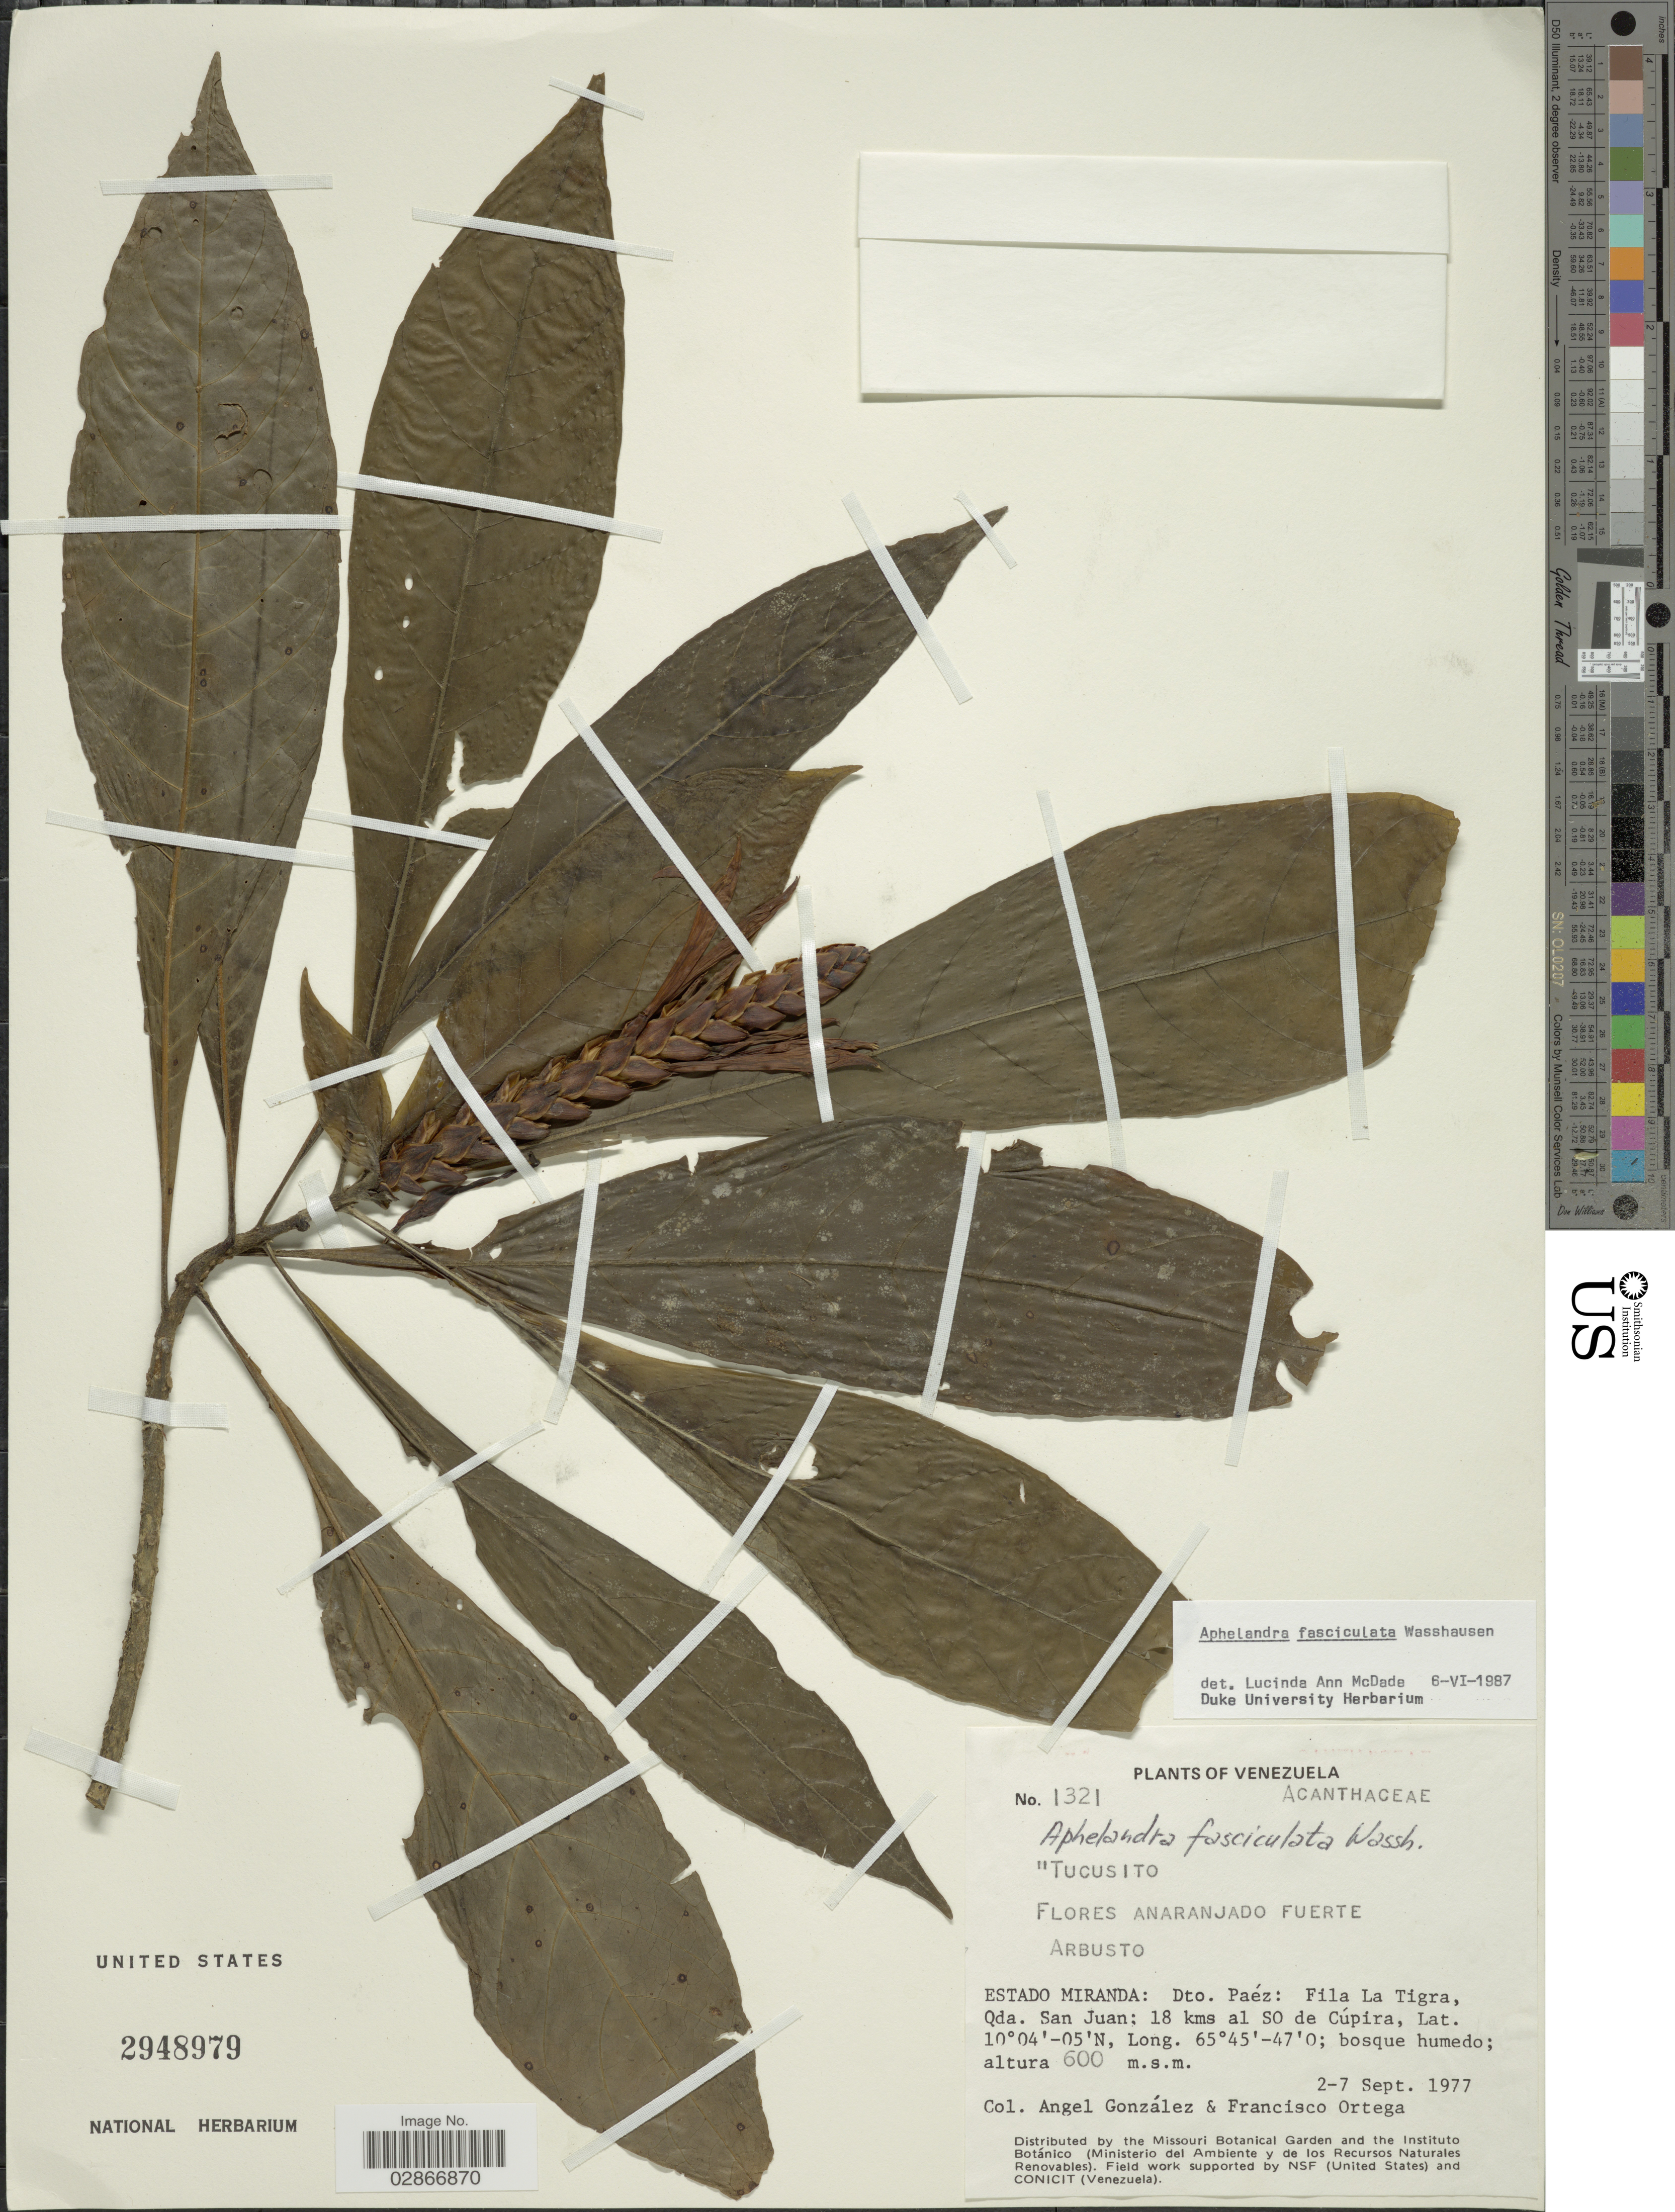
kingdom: Plantae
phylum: Tracheophyta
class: Magnoliopsida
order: Lamiales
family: Acanthaceae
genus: Aphelandra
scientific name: Aphelandra fasciculata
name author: Wassh.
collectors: A. C. González & F. J. Ortega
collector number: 1321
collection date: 1977-09-02/1977-09-07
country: Venezuela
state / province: Miranda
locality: Dto. Paéz: Fila La Tigra, Qda. San Juan: 18 kms al SO de Cúpira.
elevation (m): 600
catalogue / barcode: US 2948979